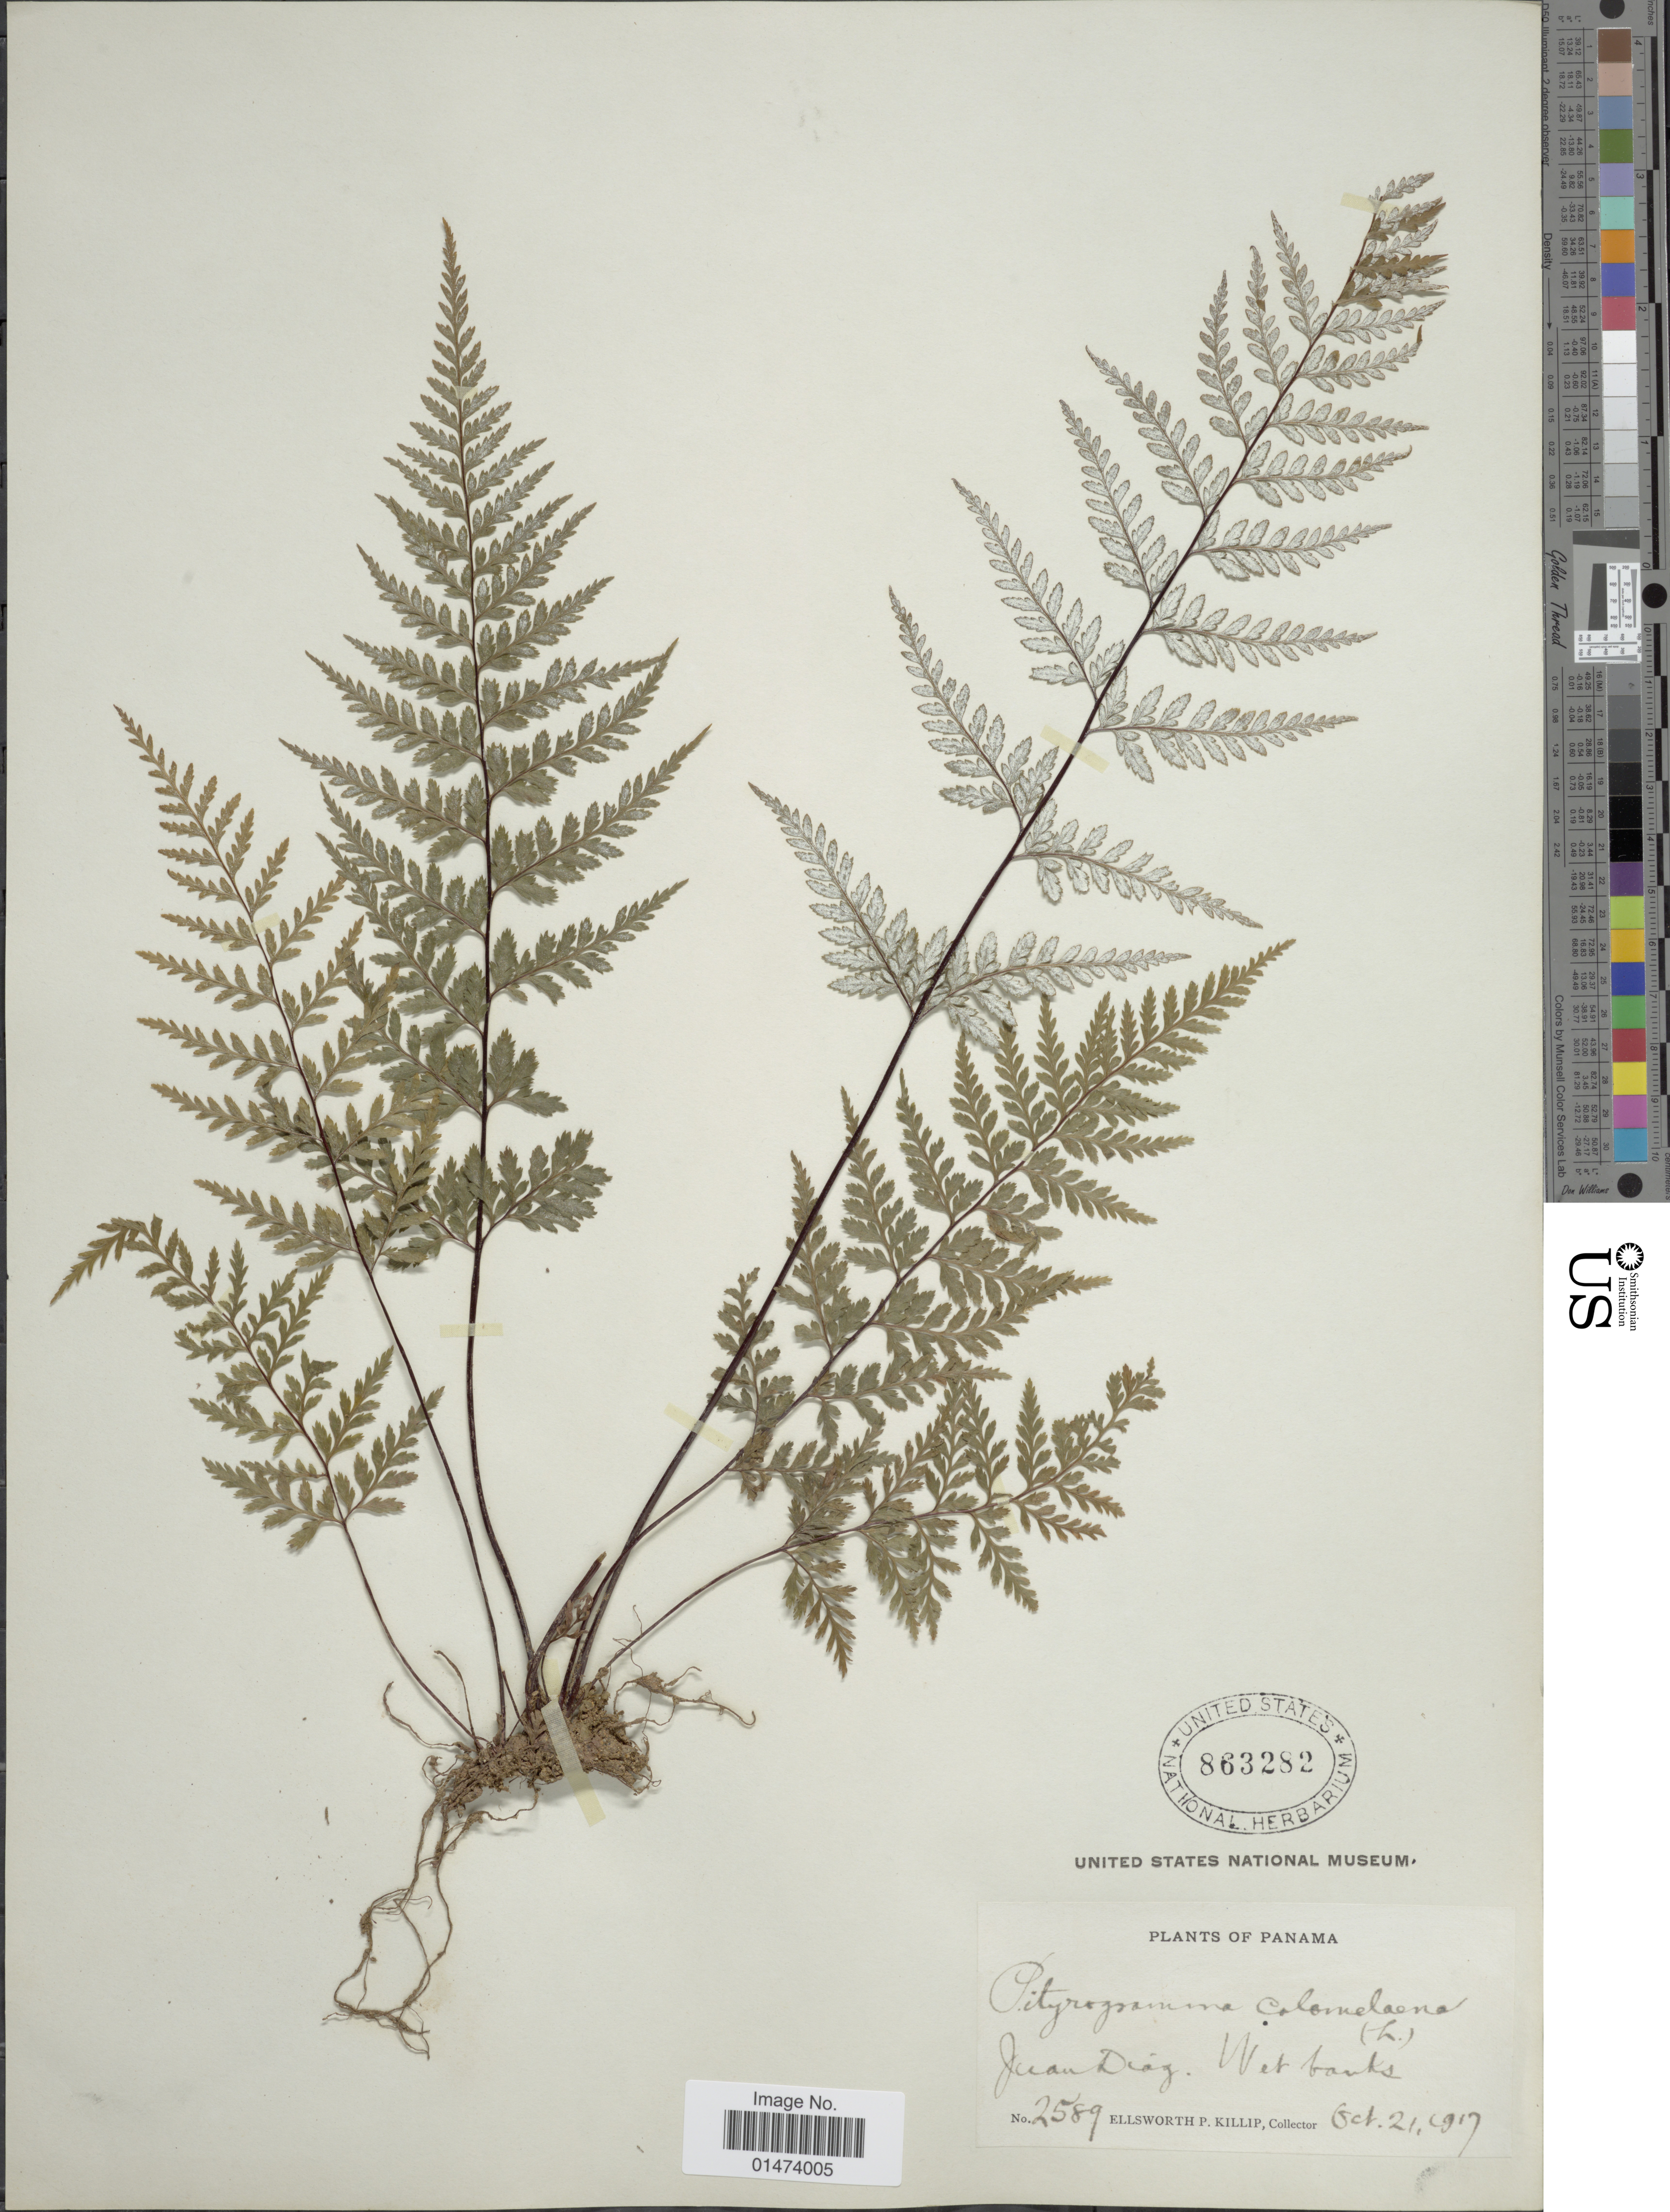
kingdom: Plantae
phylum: Tracheophyta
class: Polypodiopsida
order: Polypodiales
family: Pteridaceae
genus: Pityrogramma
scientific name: Pityrogramma calomelanos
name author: (L.) Link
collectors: E. P. Killip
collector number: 2589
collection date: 1917-10-21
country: Panama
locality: Juan Diaz. Wet banks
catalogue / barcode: US 863282